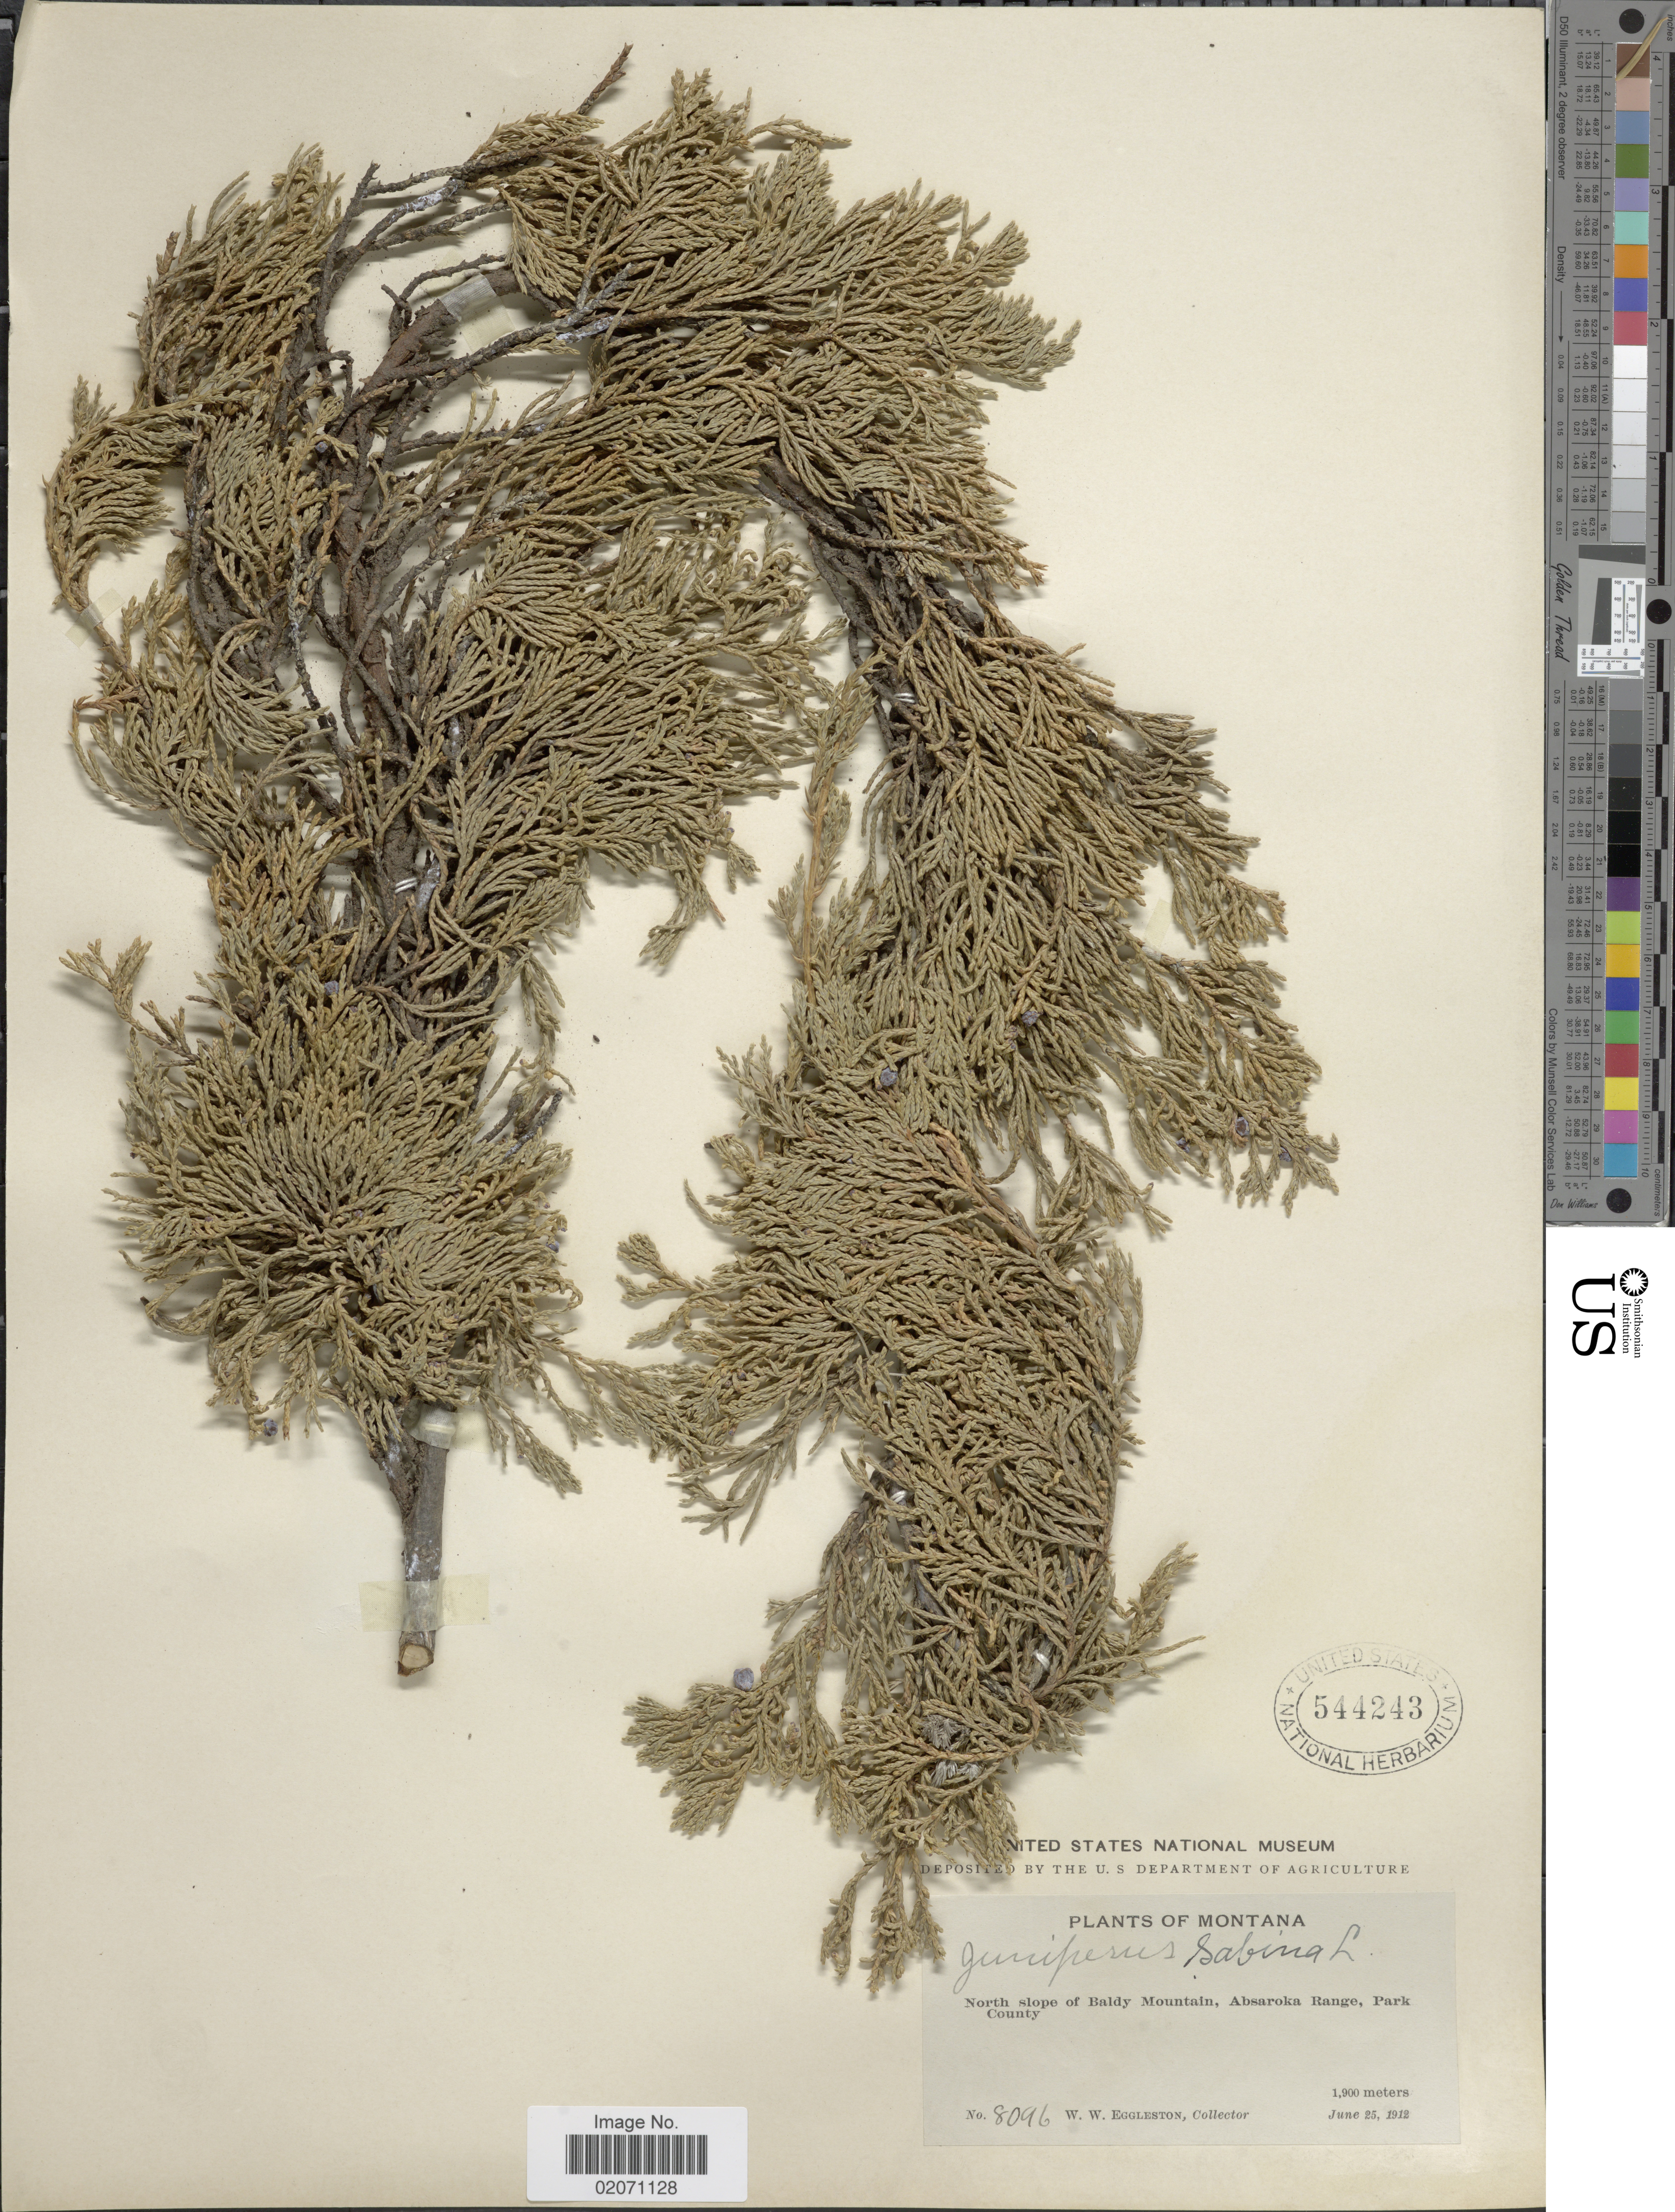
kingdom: Plantae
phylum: Tracheophyta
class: Pinopsida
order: Pinales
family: Cupressaceae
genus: Juniperus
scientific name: Juniperus horizontalis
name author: Moench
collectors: W. W. Eggleston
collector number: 8096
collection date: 1912-06-25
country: United States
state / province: Montana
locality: North slope of Baldy Mountain, Absaroka Range, Park County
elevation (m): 1900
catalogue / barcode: US 544243